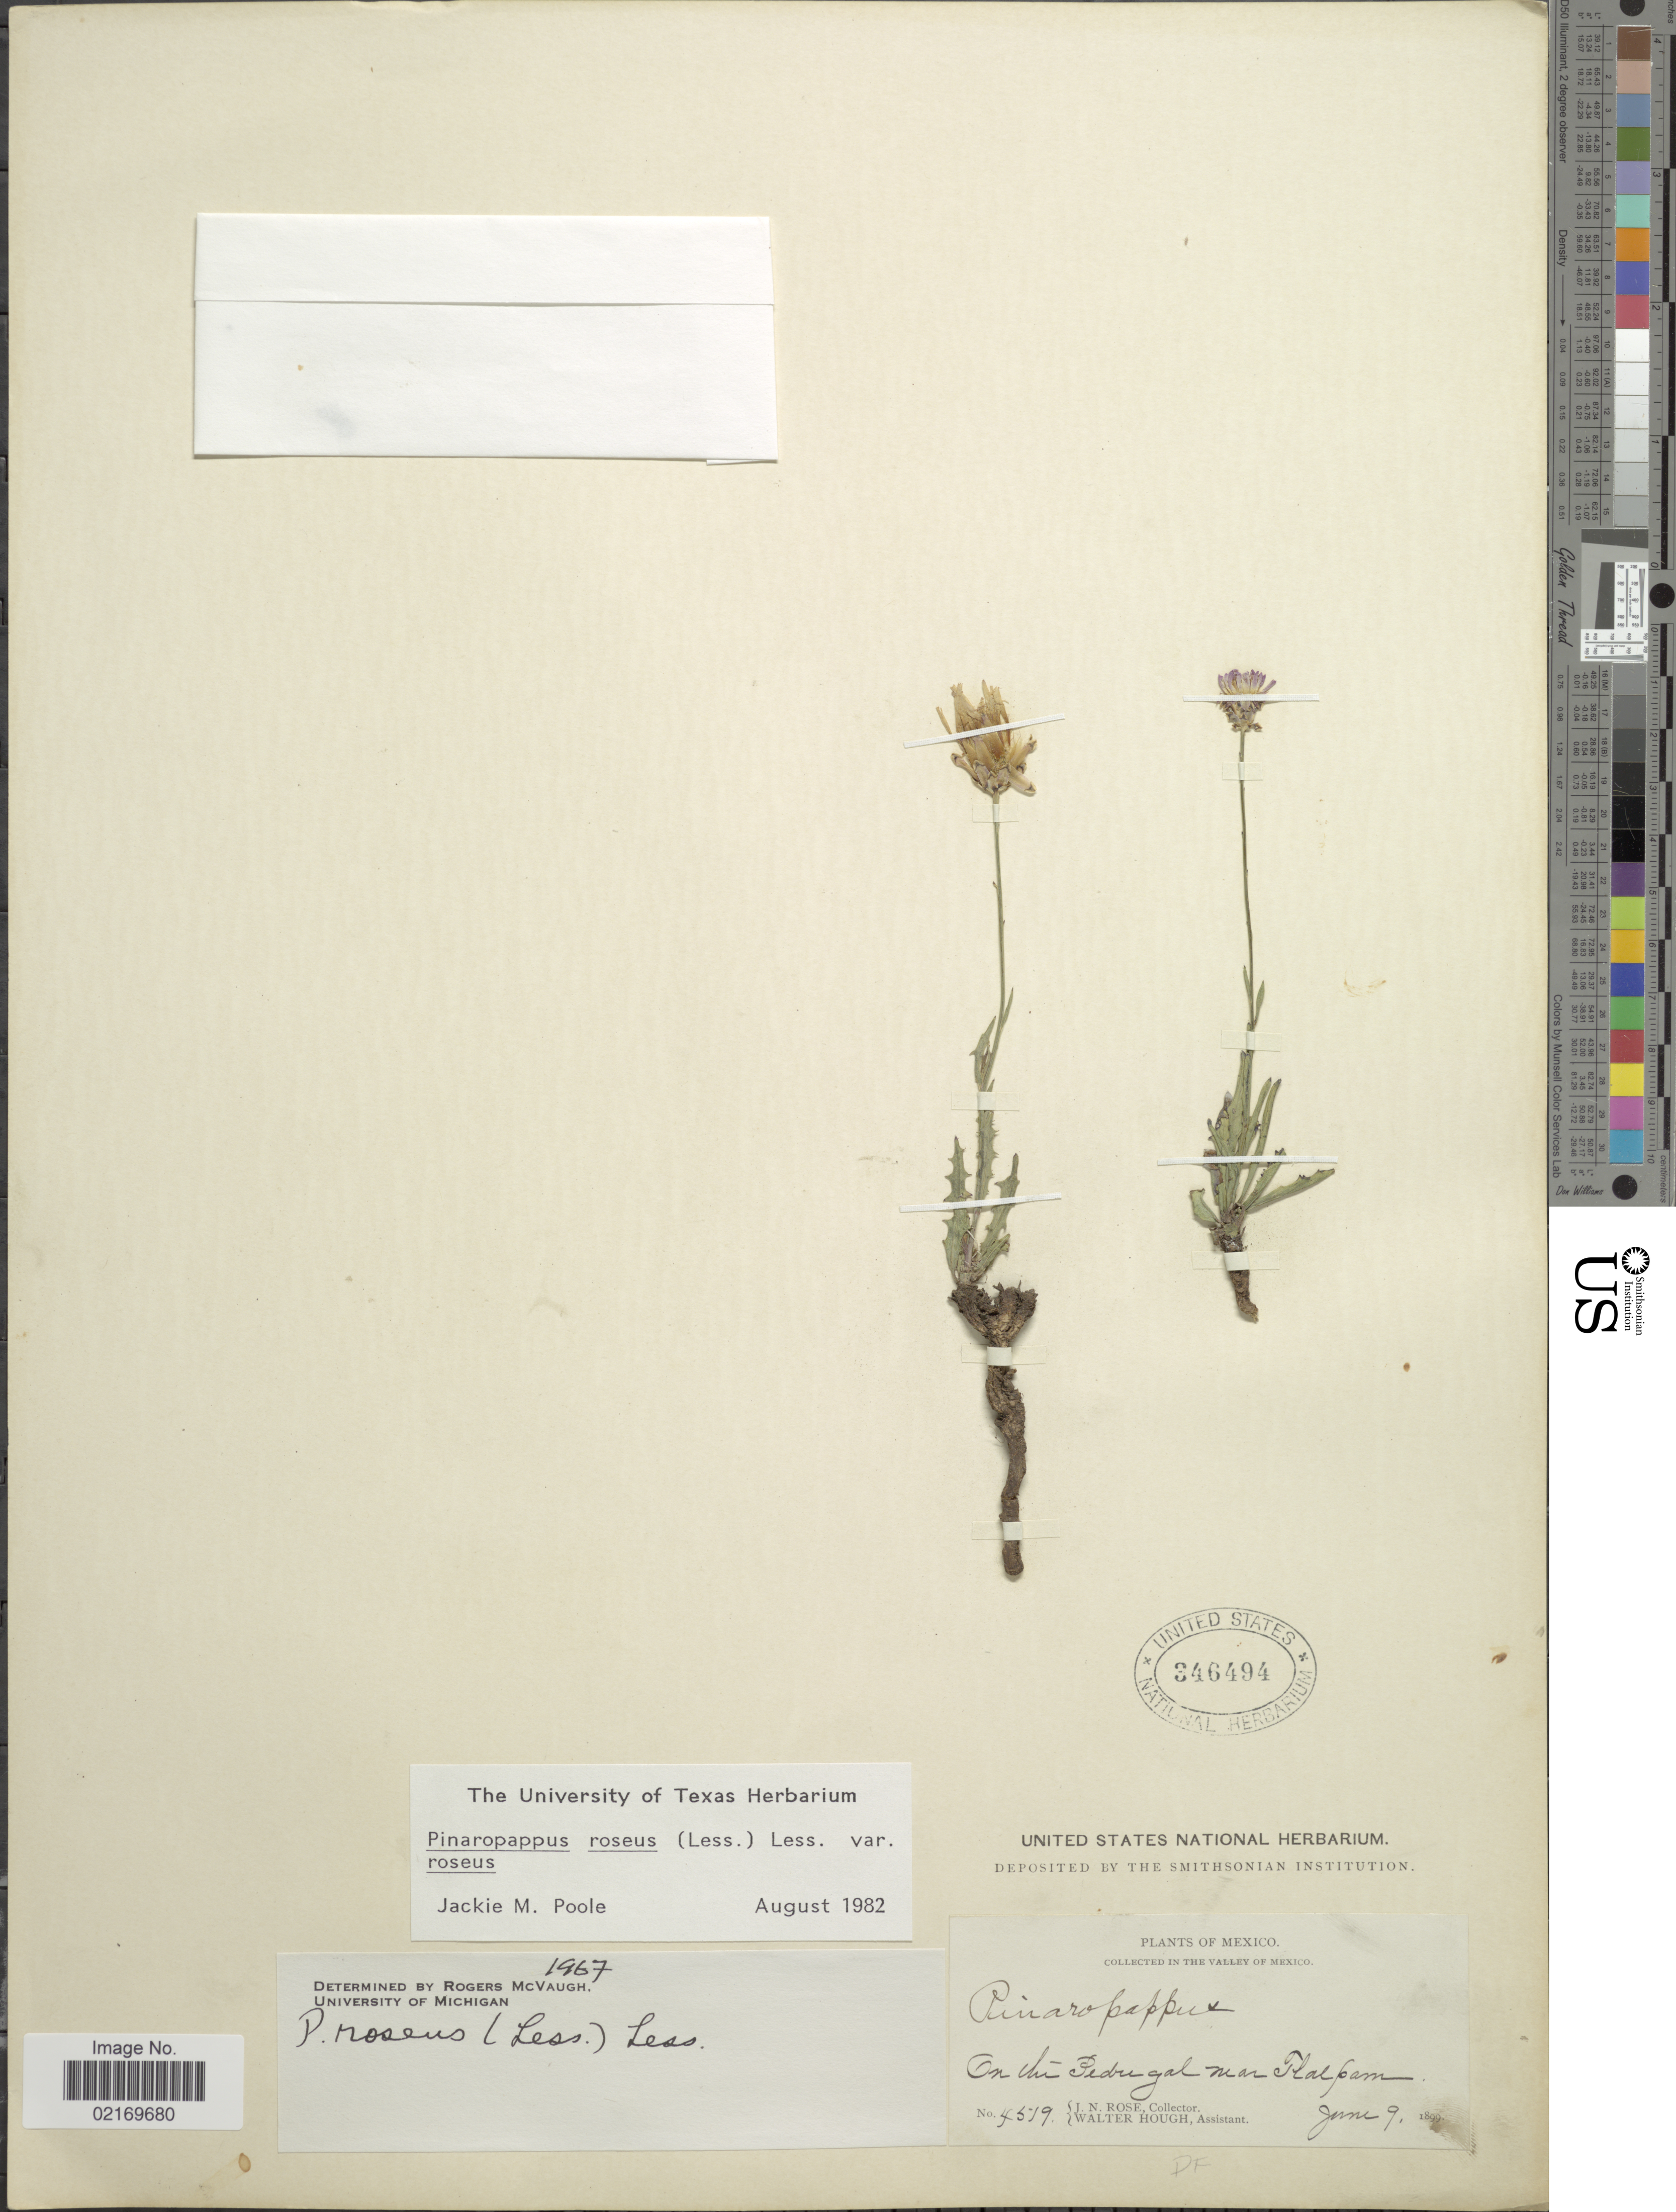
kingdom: Plantae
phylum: Tracheophyta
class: Magnoliopsida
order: Asterales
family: Asteraceae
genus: Pinaropappus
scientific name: Pinaropappus roseus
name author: Less.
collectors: J. N. Rose & W. Hough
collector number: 4519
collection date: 1899-06-09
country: Mexico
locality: Valley of Mexico, on the Pedregal near Tlalpam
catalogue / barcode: US 346494